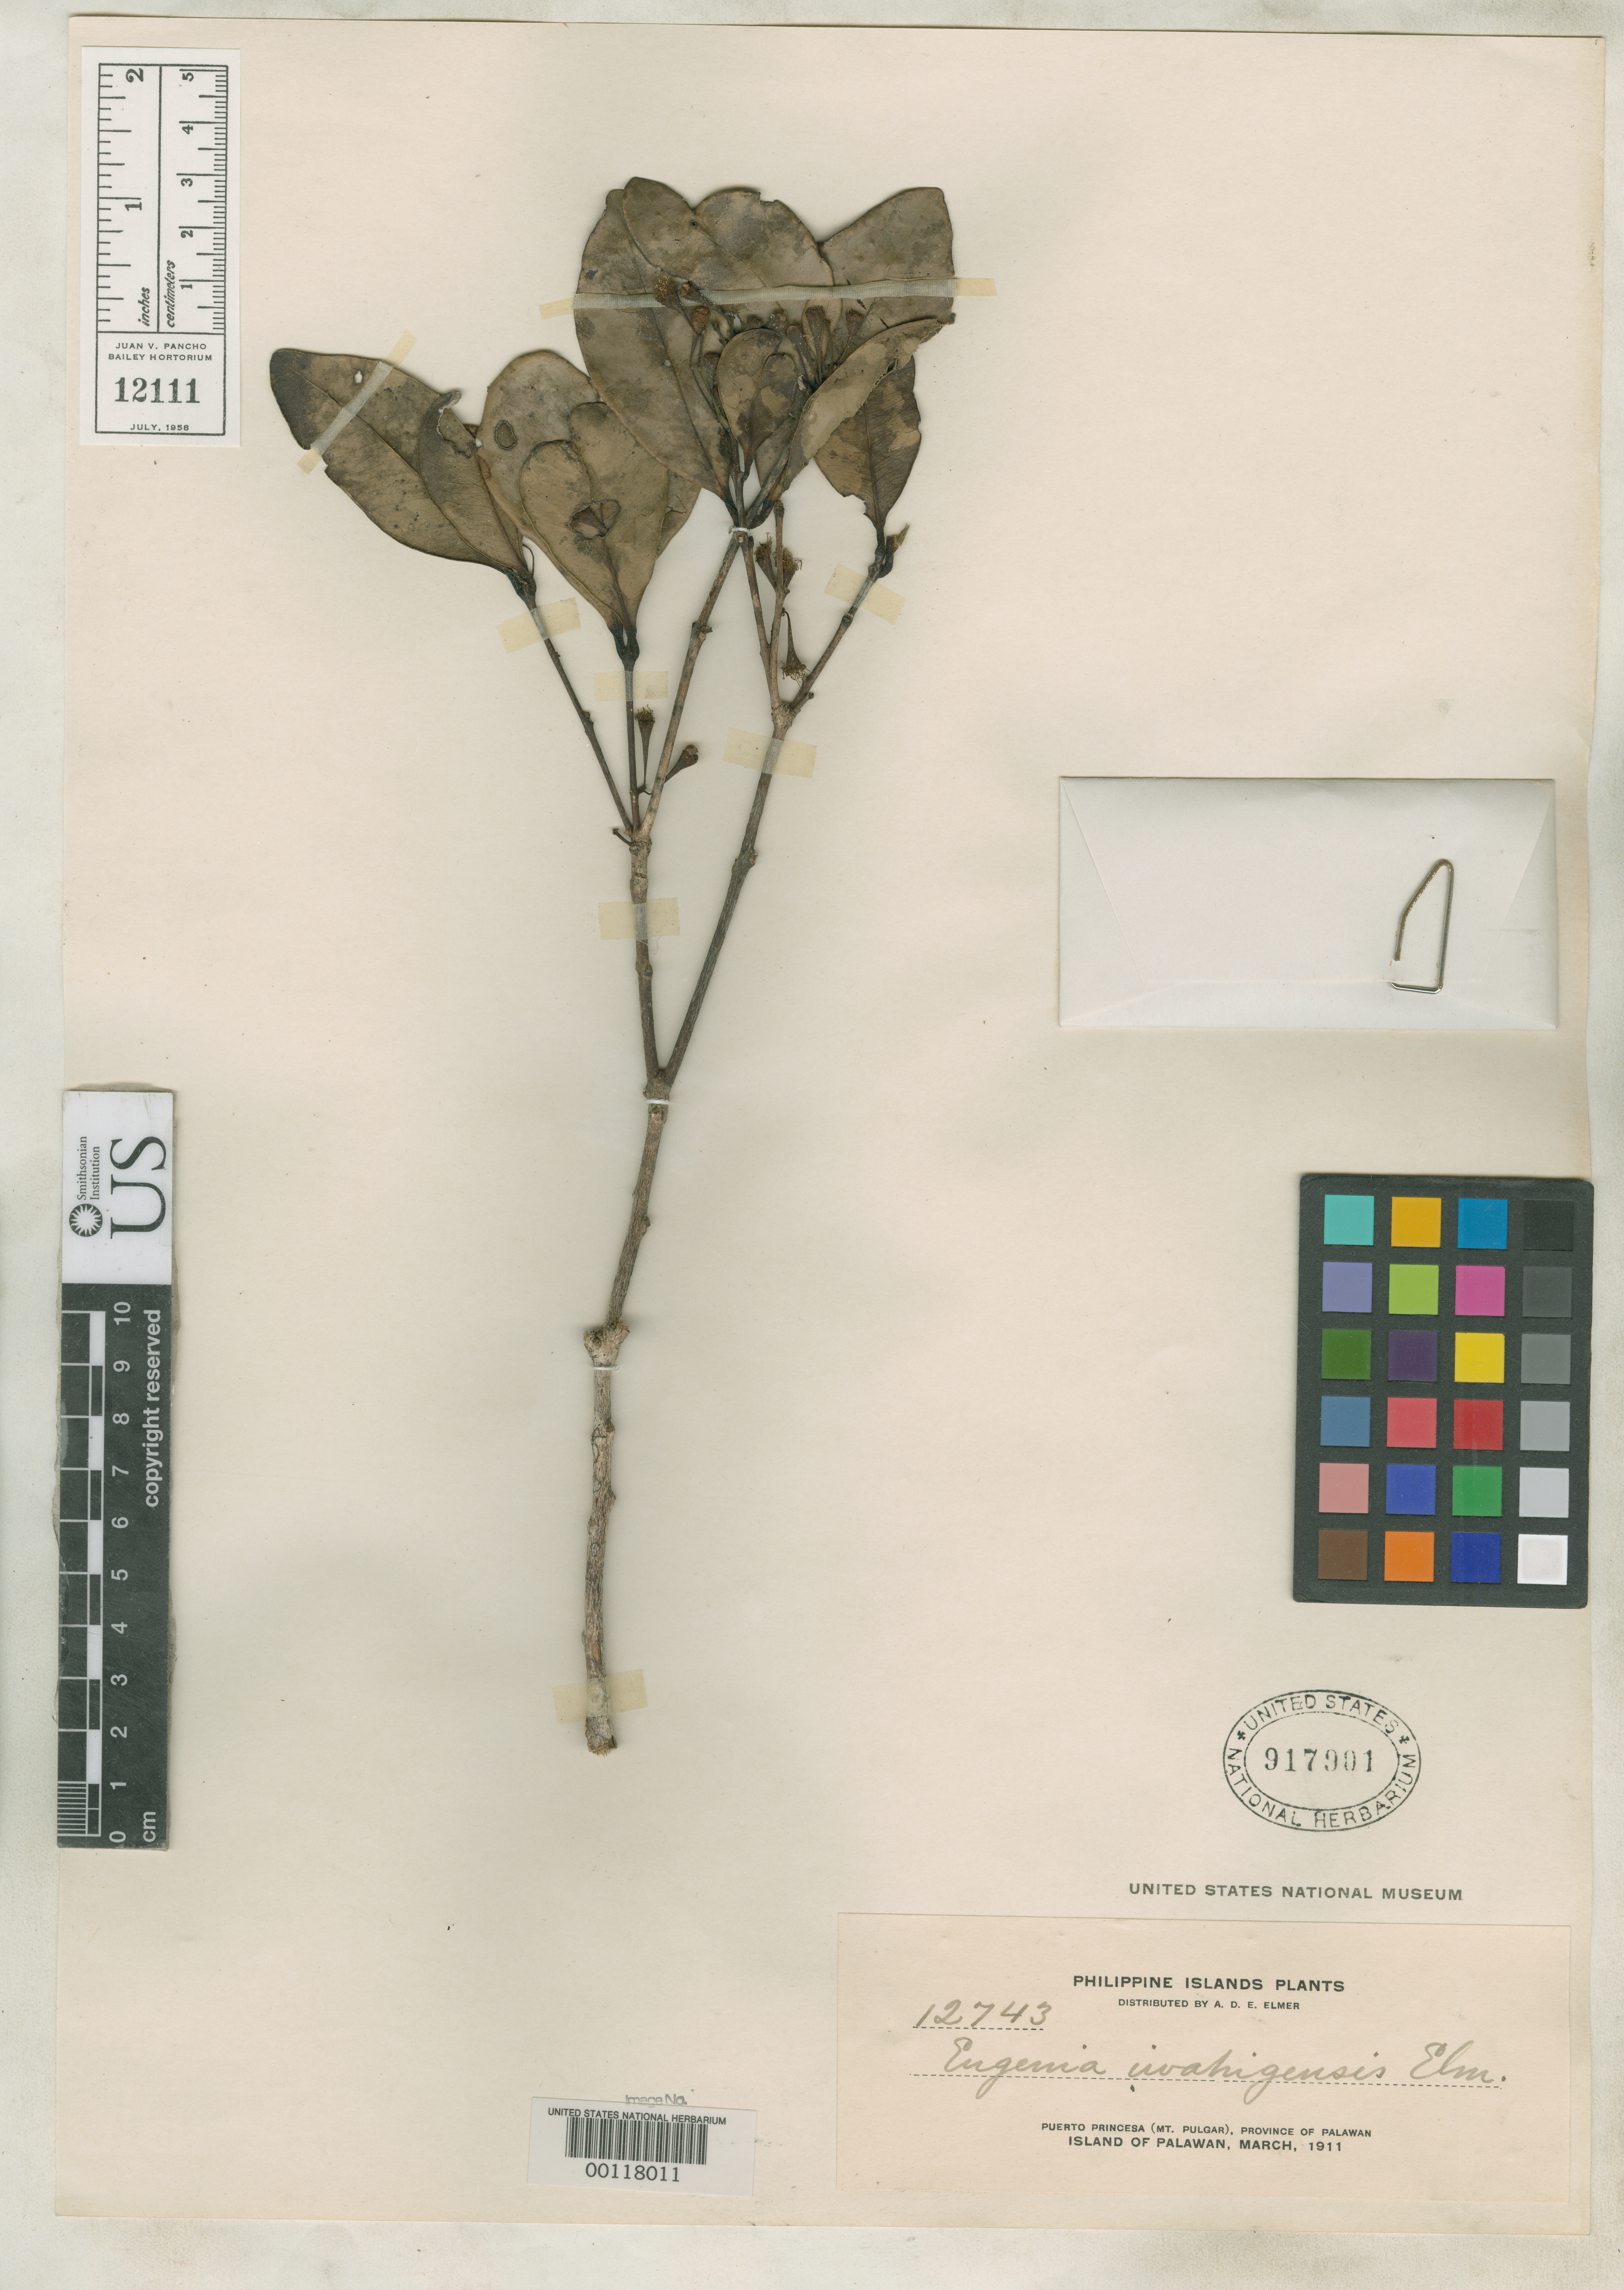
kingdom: Plantae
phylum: Tracheophyta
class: Magnoliopsida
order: Myrtales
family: Myrtaceae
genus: Eugenia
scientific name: Eugenia iwahigensis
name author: Elmer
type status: Isotype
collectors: A. D. E. Elmer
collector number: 12743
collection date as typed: Mar 1911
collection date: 1911-03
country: Philippines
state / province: Mimaropa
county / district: Palawan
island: Palawan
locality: Puerto Princesa (Mt. Pulgar).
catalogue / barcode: US 917901